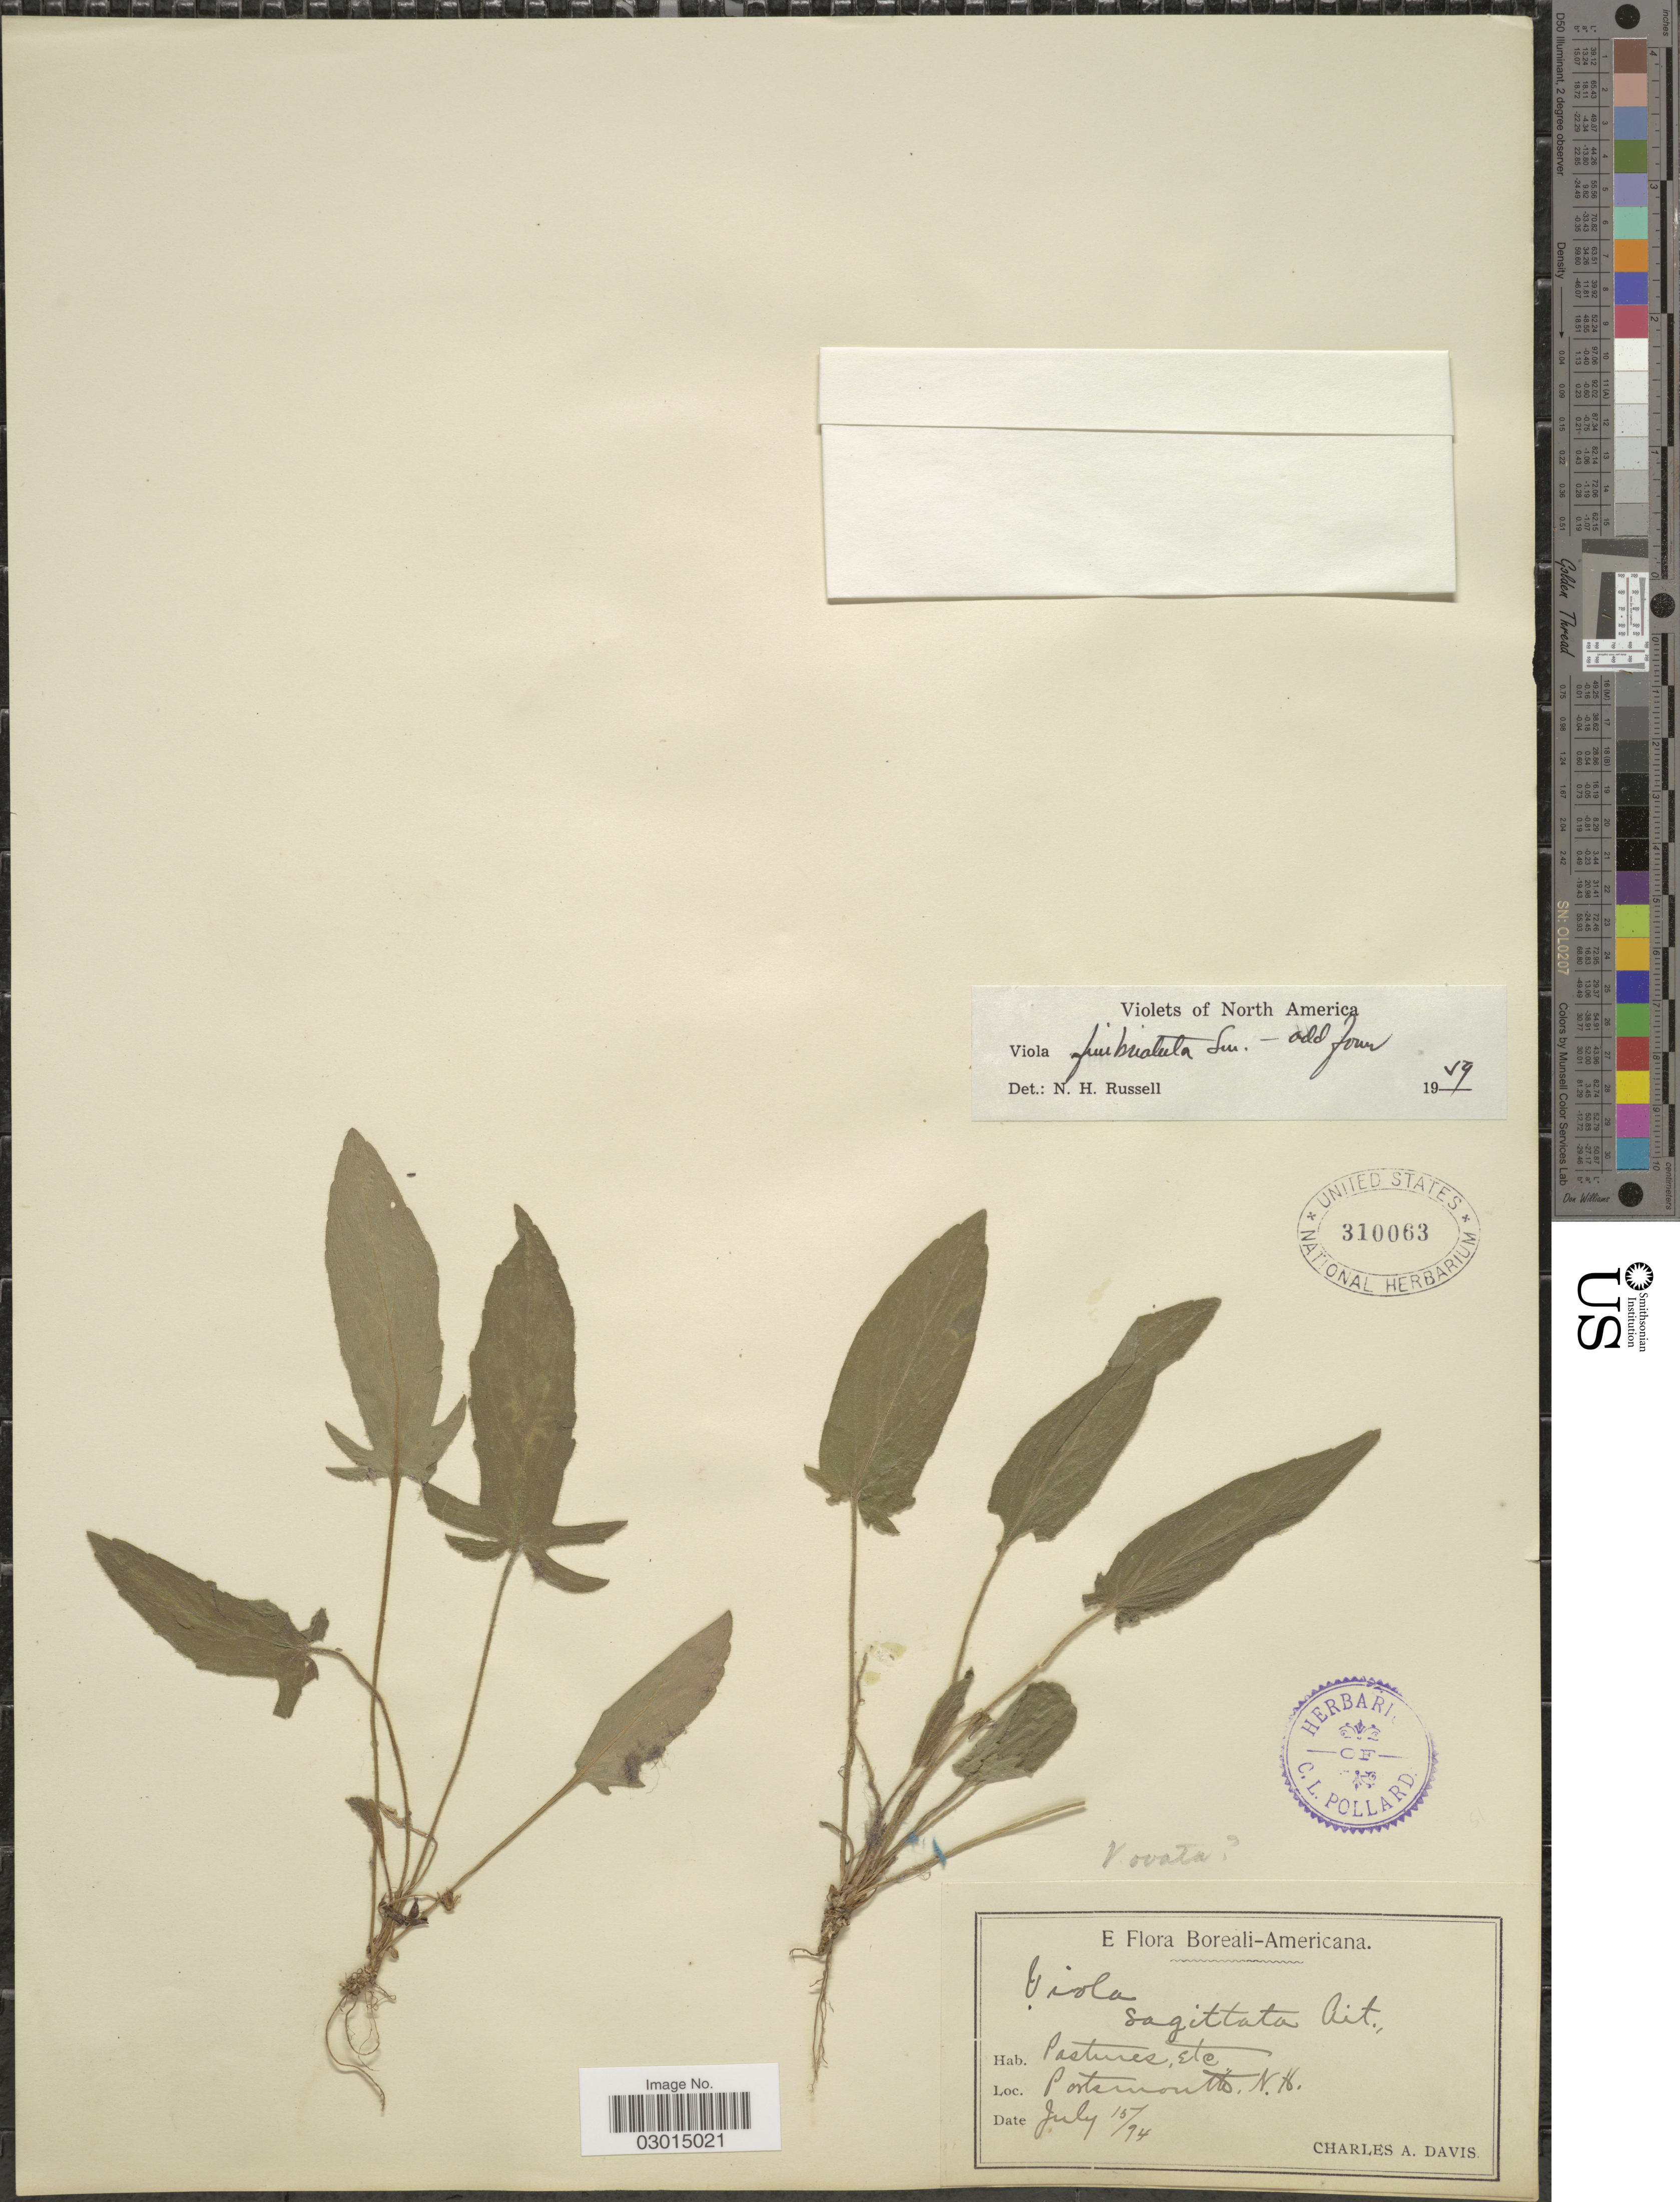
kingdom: Plantae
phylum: Tracheophyta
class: Magnoliopsida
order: Malpighiales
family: Violaceae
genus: Viola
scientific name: Viola fimbriatula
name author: Small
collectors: C. Davis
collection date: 1894-07-15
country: United States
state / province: New Hampshire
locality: Portsmouth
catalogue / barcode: US 310063